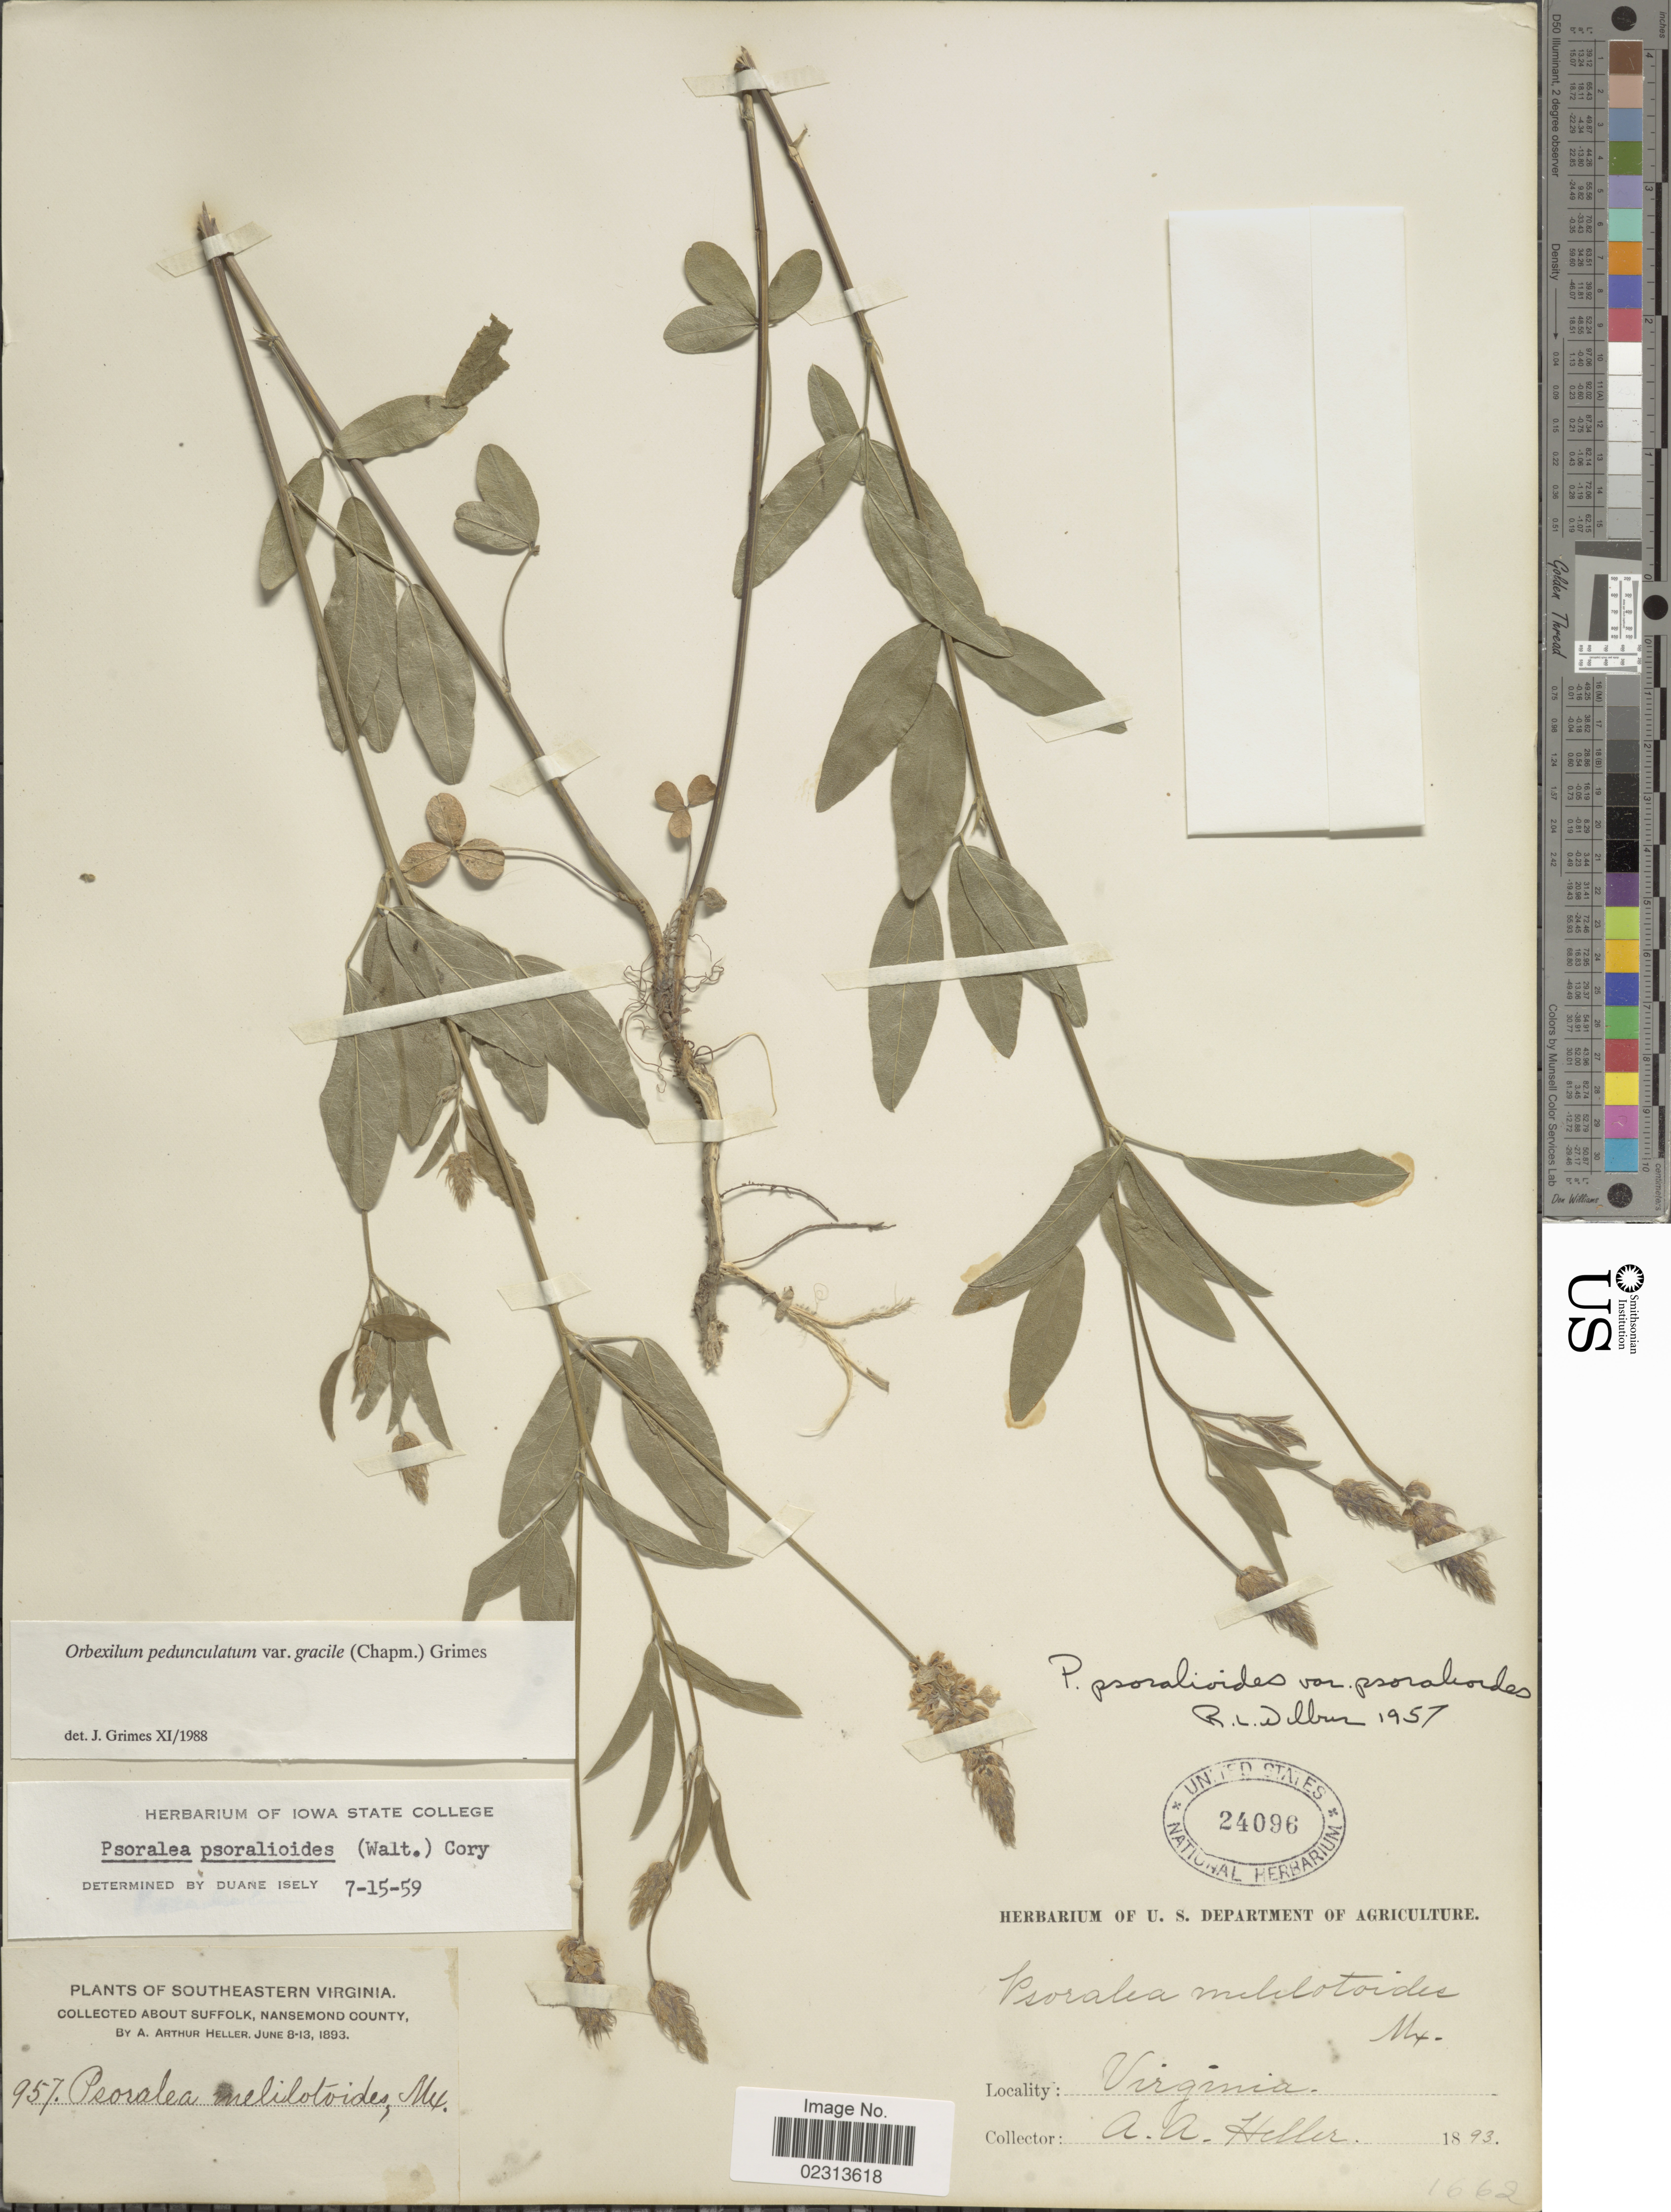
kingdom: Plantae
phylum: Tracheophyta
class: Magnoliopsida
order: Fabales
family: Fabaceae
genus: Orbexilum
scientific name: Orbexilum pedunculatum var. gracile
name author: (Torr. & A. Gray) J.W. Grimes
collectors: A. H. Heller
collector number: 957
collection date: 1893-06-08/1893-06-13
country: United States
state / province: Virginia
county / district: City of Suffolk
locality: Southeastern Virginia, About Suffolk, Nansemond County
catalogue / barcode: US 24096